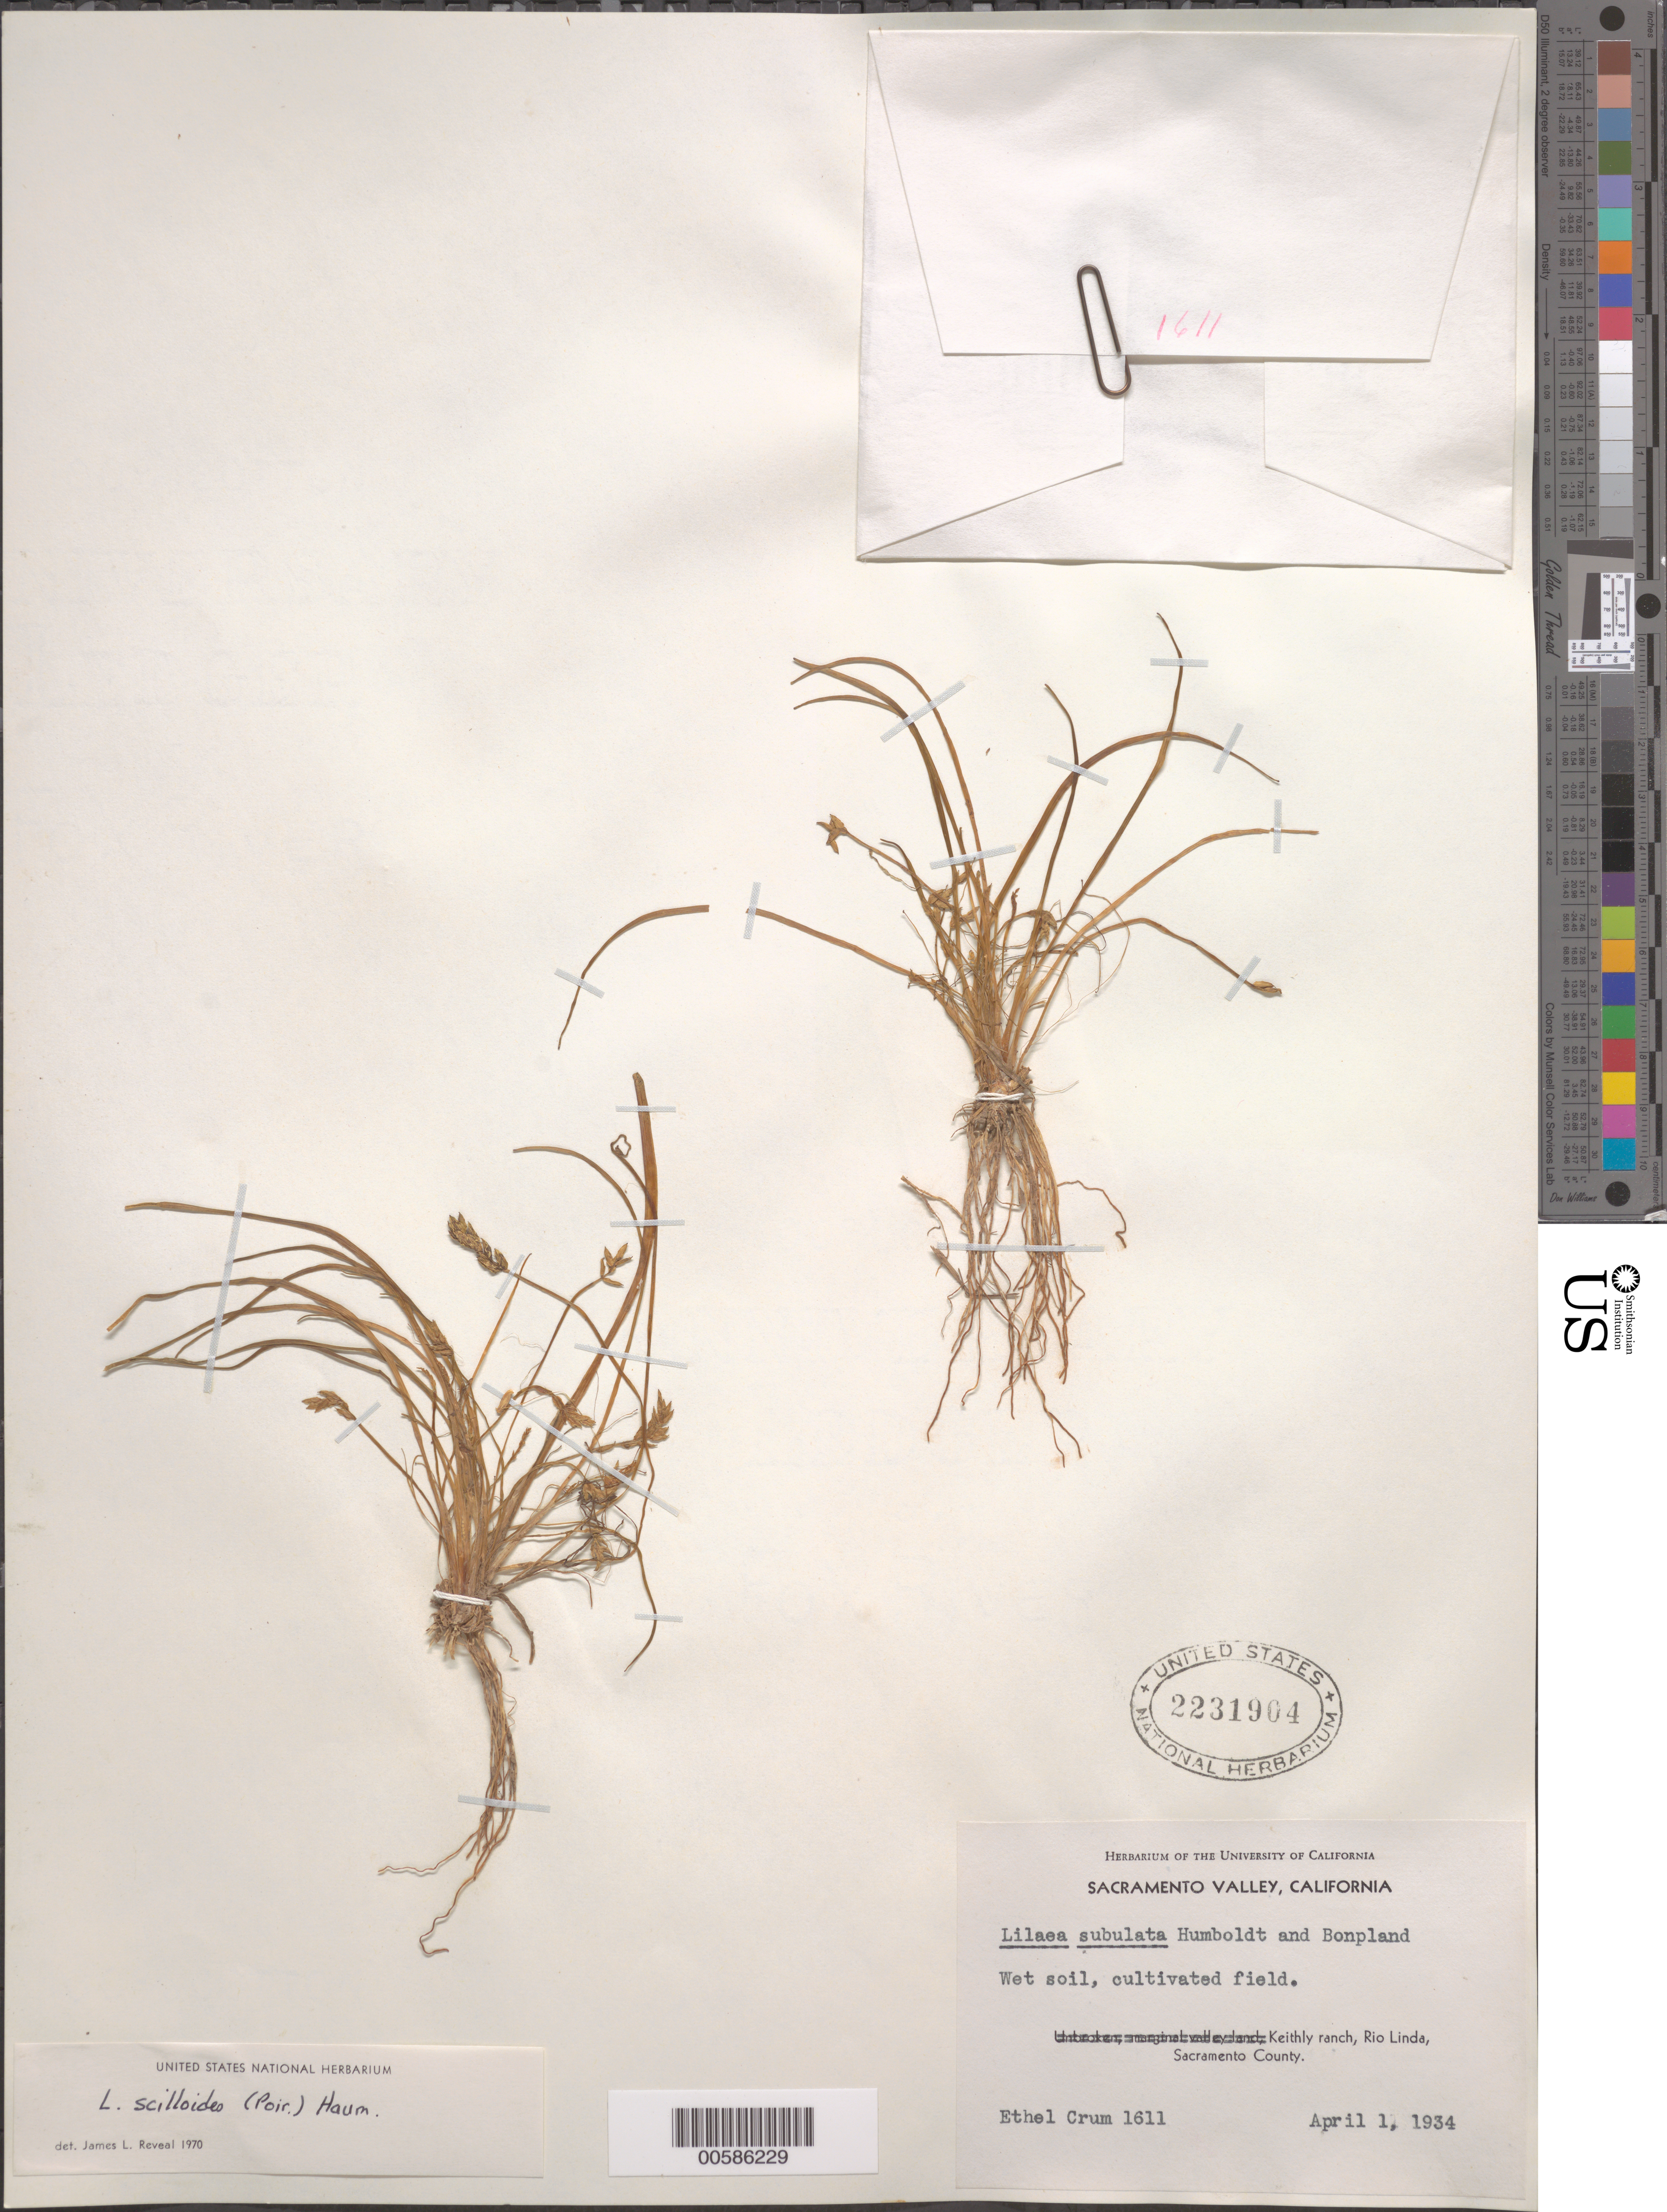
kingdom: Plantae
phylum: Tracheophyta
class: Liliopsida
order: Alismatales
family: Juncaginaceae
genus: Triglochin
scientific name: Triglochin scilloides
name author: (Poir.) Mering & Kadereit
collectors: E. Crum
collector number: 1611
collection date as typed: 01 Apr 1934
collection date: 1934-04-01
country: United States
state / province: California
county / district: Sacramento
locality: Rio Linda, Keithly Ranch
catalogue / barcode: US 2231904